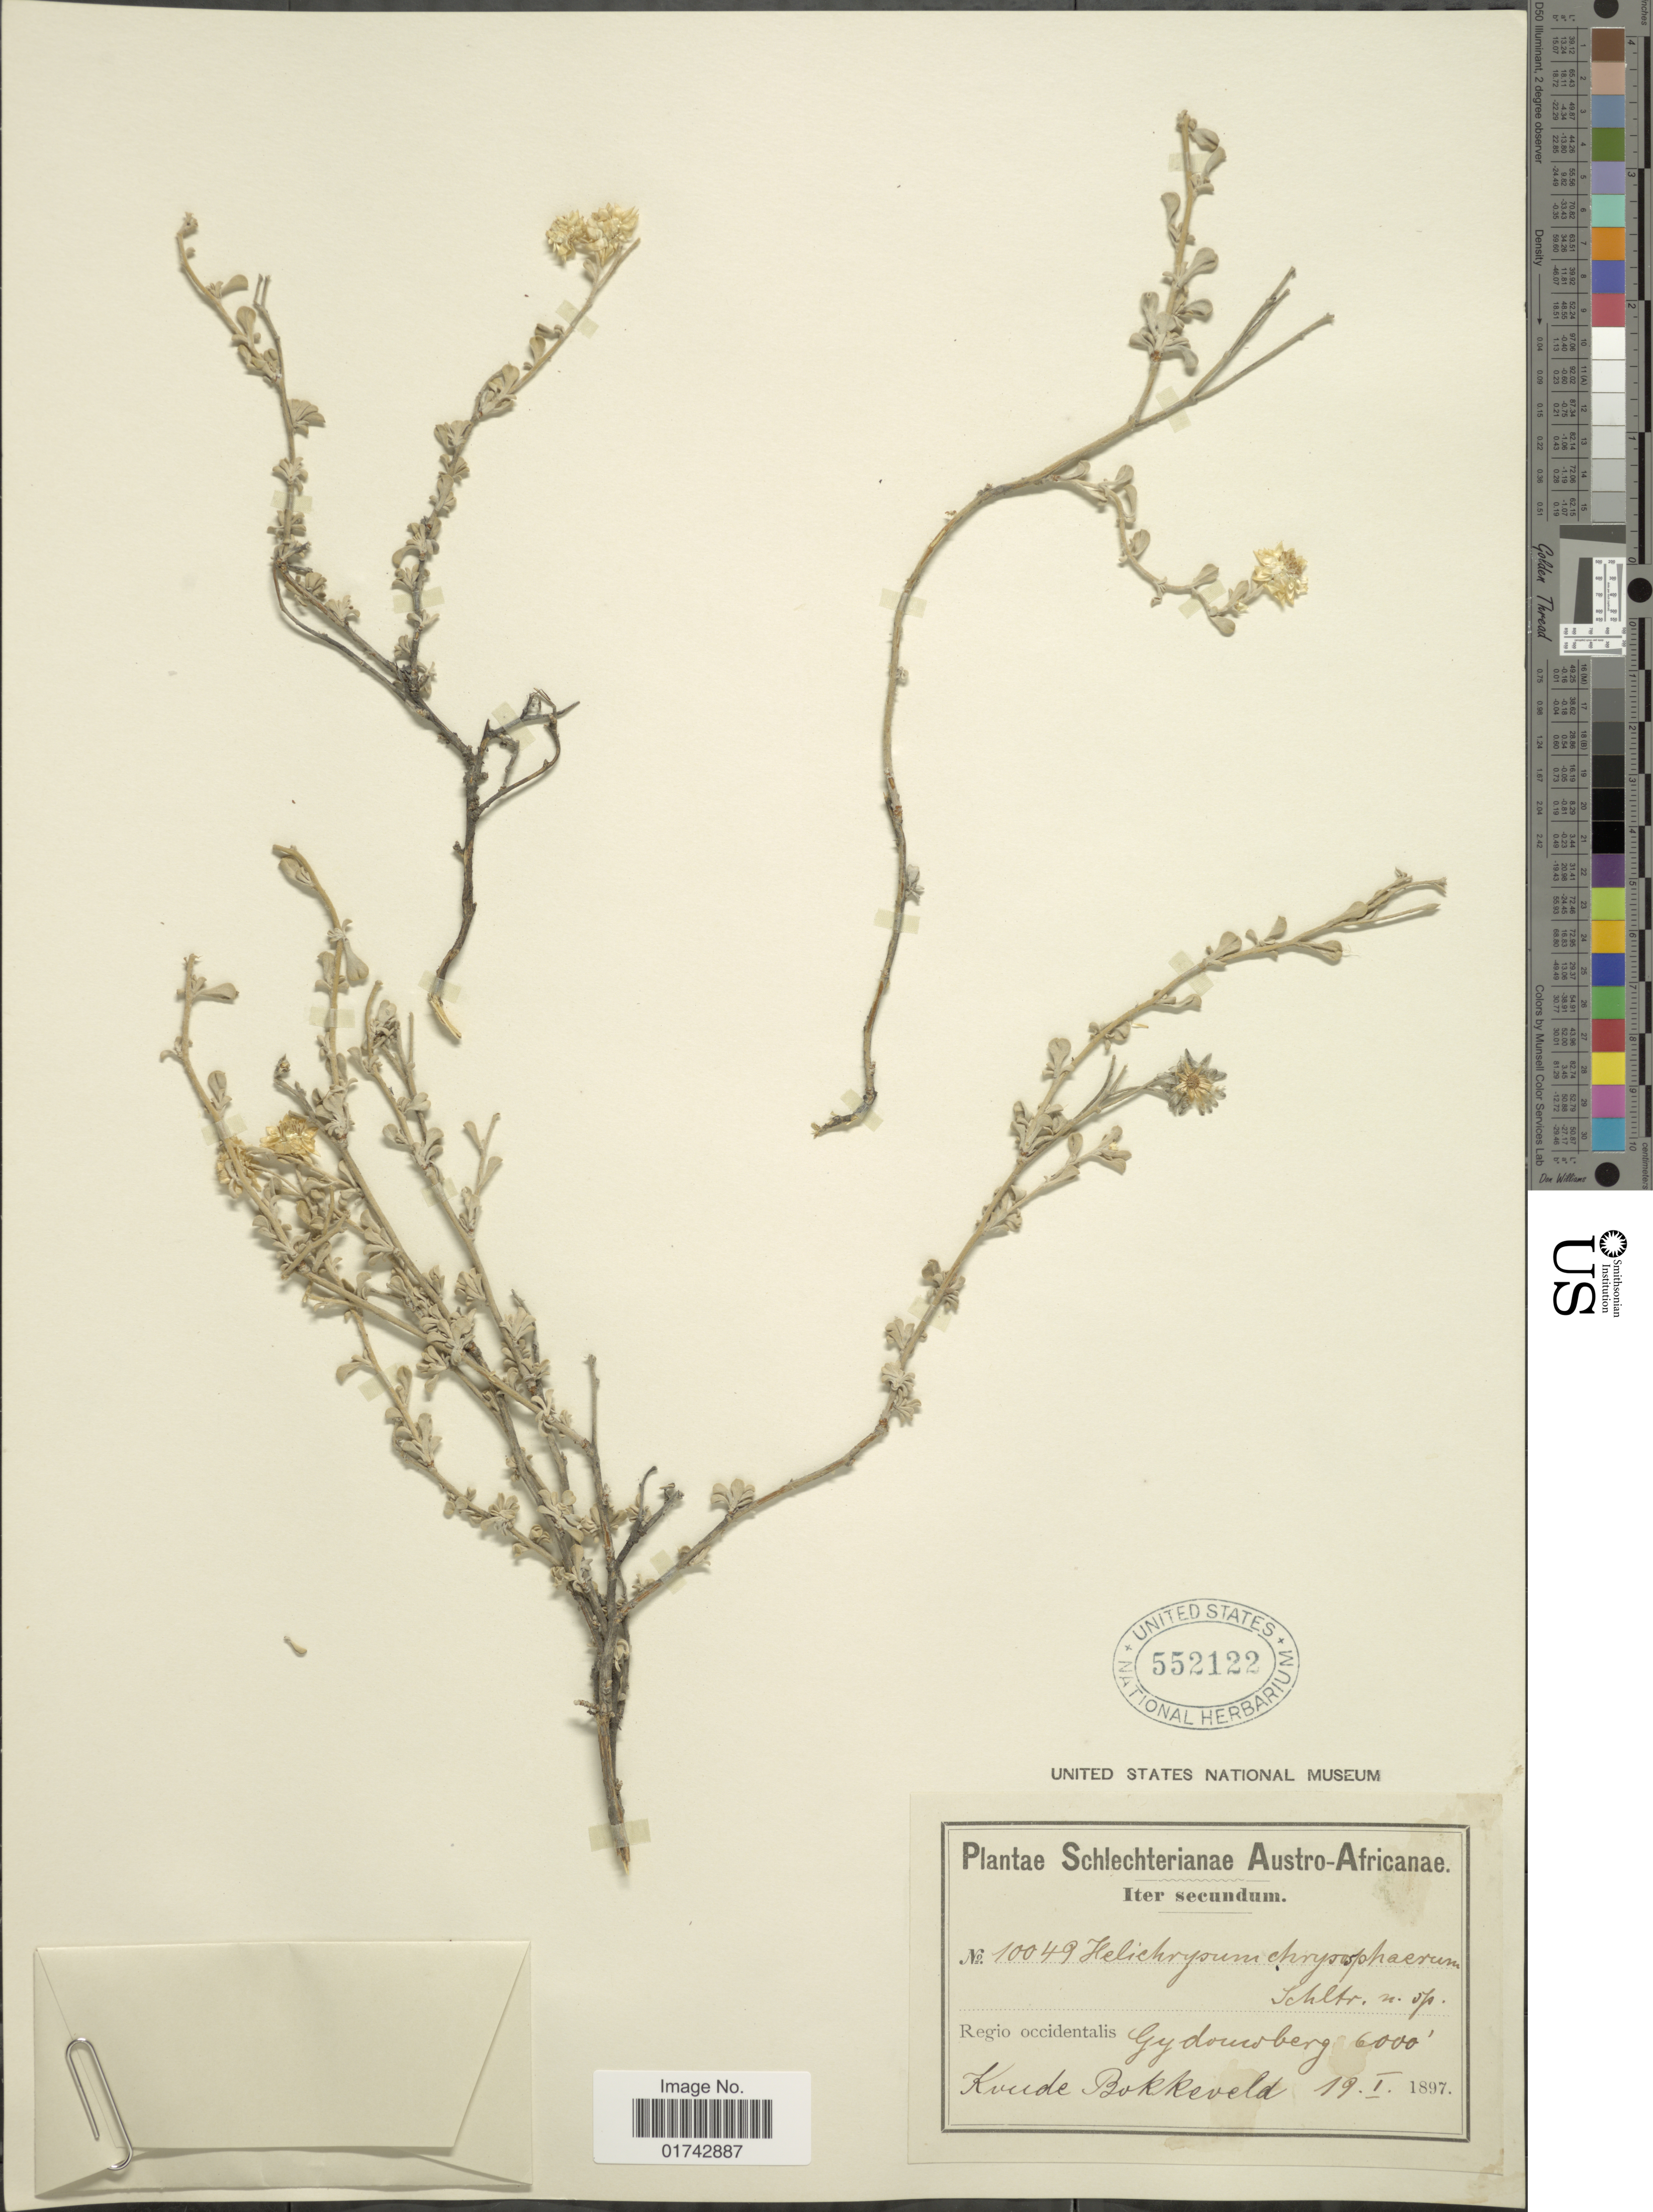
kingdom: Plantae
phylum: Tracheophyta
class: Magnoliopsida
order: Asterales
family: Asteraceae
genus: Helichrysum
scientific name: Helichrysum chrysosphaerum Schltr. ex Moeser, nom. nud.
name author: Schltr. ex Moeser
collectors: Schlechter, --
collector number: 10049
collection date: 1897-01-19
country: South Africa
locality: Austro-Africanae. Regio occidentalis. Koue Bokkeveld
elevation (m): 1829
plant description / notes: Herbarium name, apparently never validly published (cited by Moeser as nom. nud. in synonymy of Helichrysum spathulatum)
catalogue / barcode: US 552122